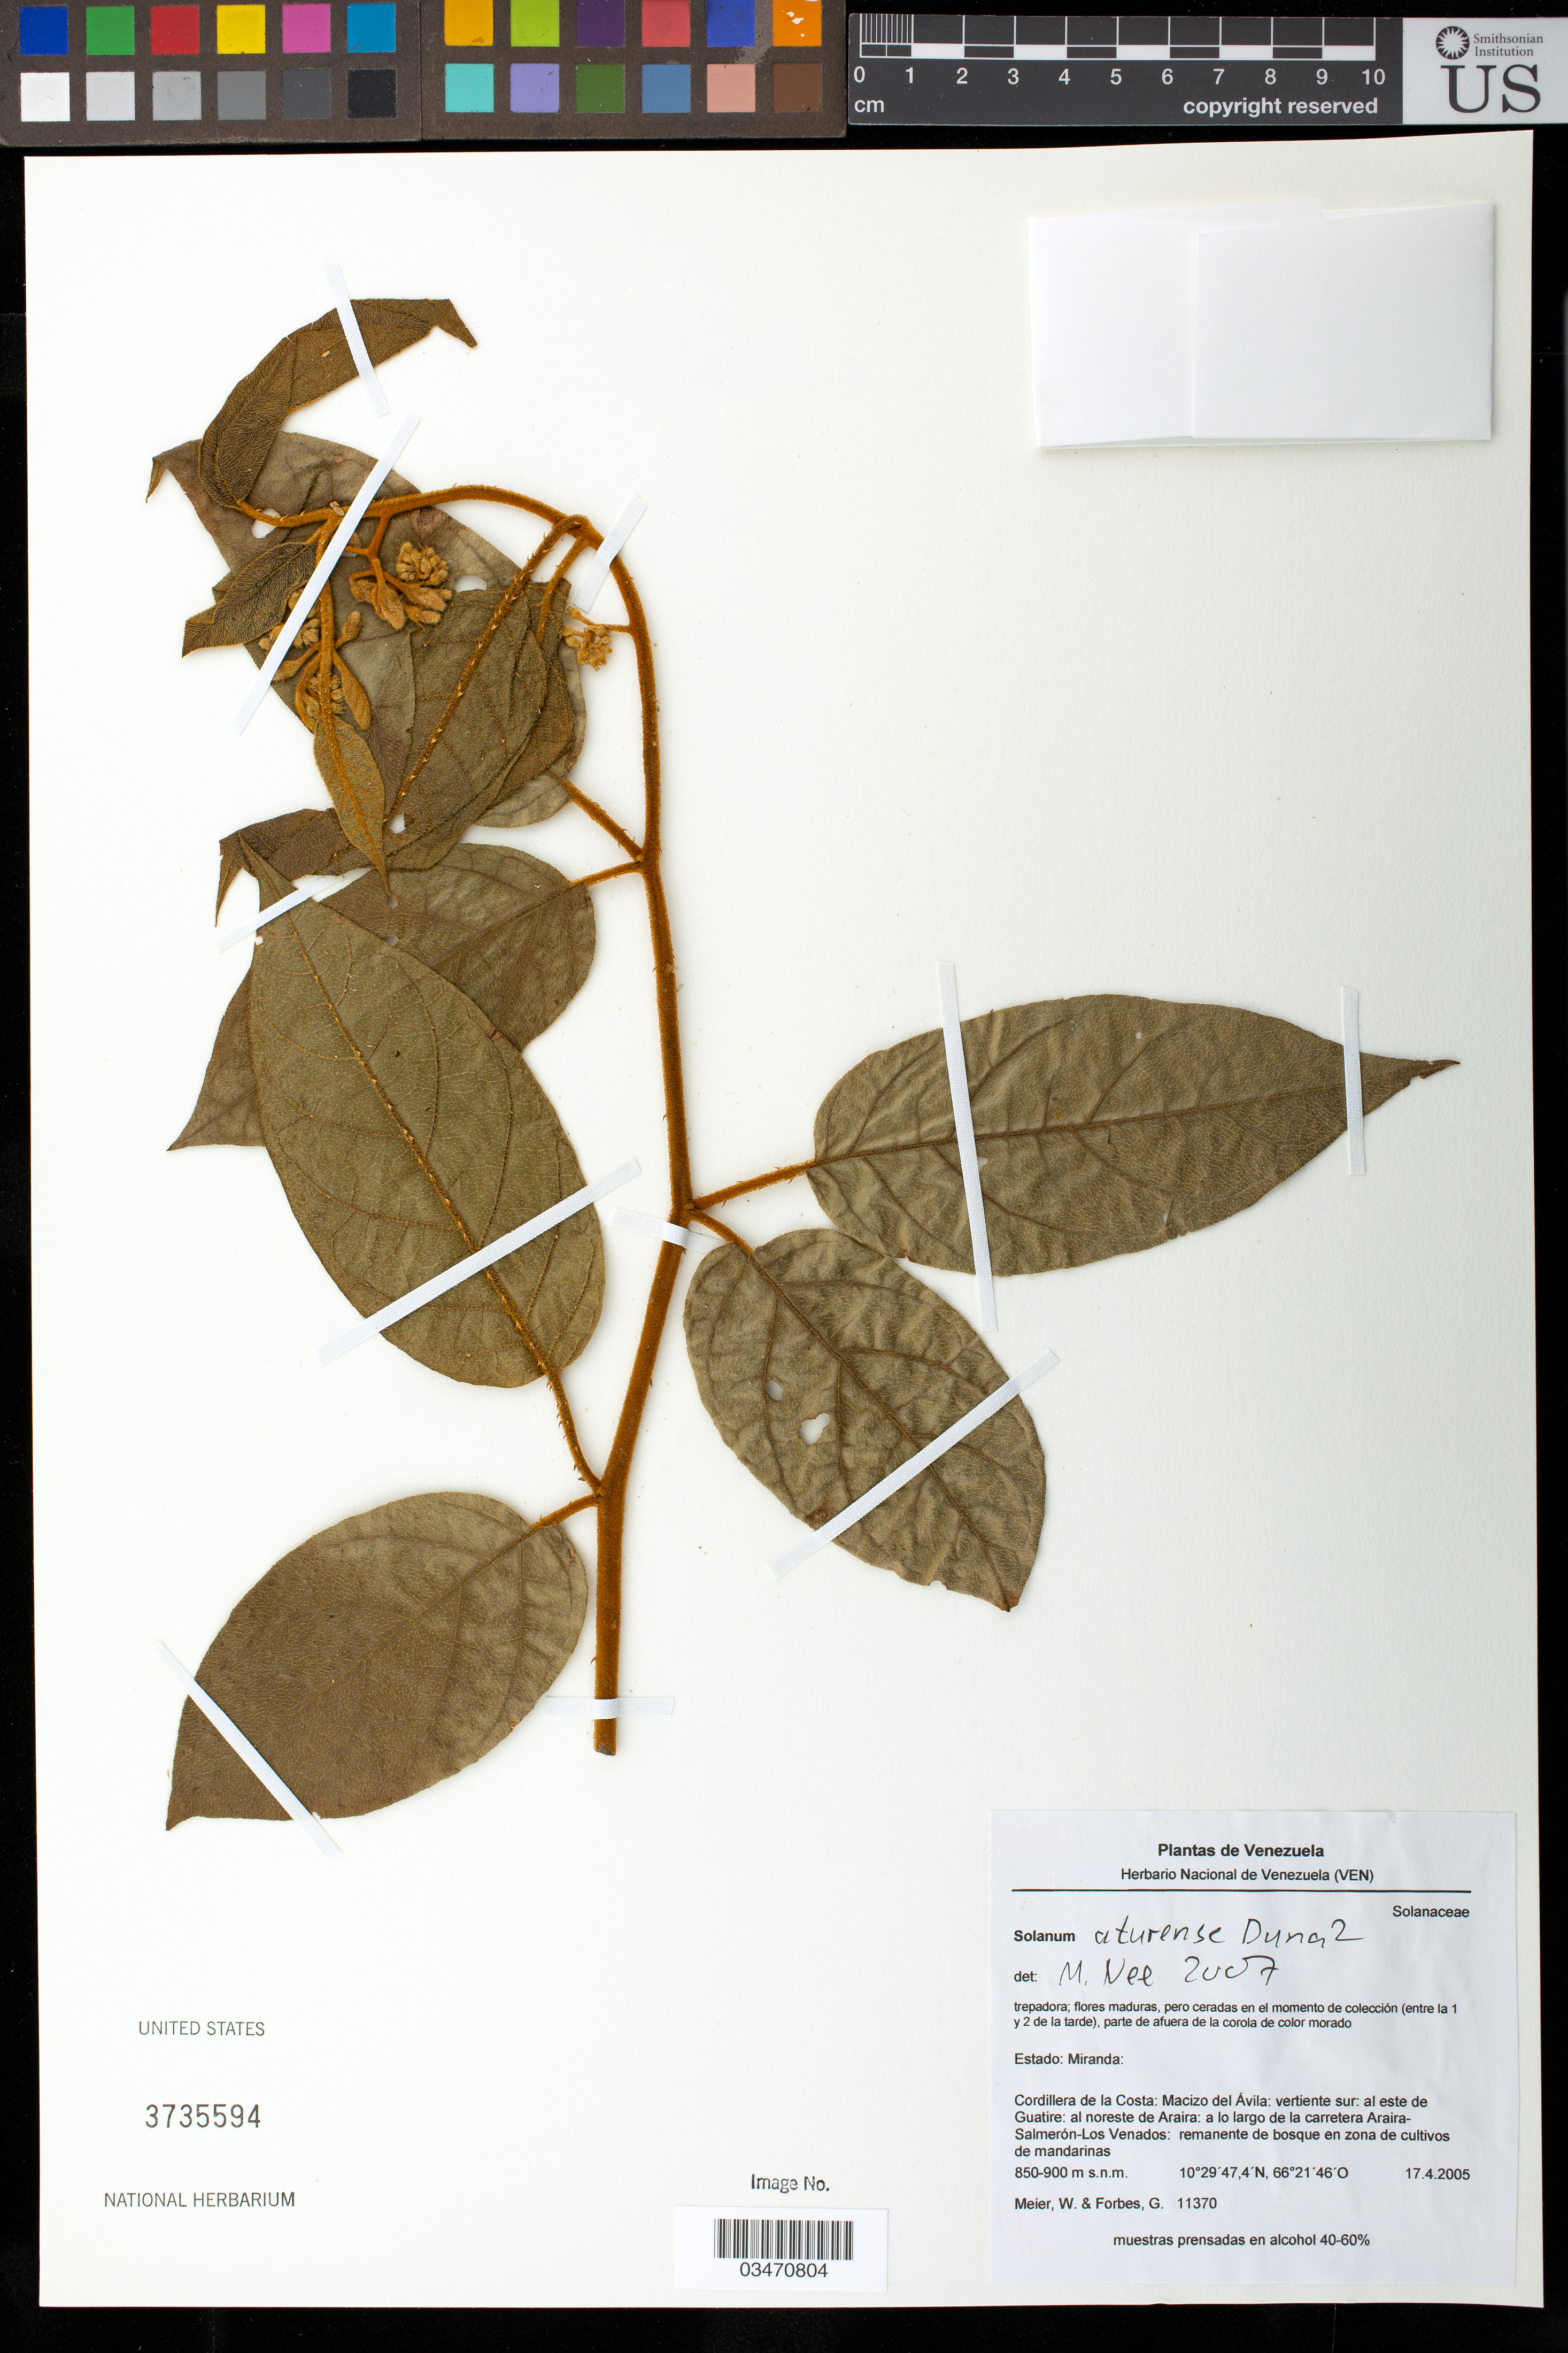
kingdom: Plantae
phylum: Tracheophyta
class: Magnoliopsida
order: Solanales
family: Solanaceae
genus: Solanum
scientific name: Solanum aturense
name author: Dunal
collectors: W. Meier & G. Forbes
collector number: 11370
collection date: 2005-04-17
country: Venezuela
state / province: Miranda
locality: Cordillera de la Costa Macizo del Avila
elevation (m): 850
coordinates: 66° 21' 46" W, 10° 29' 47,4" N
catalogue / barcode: US 3735594